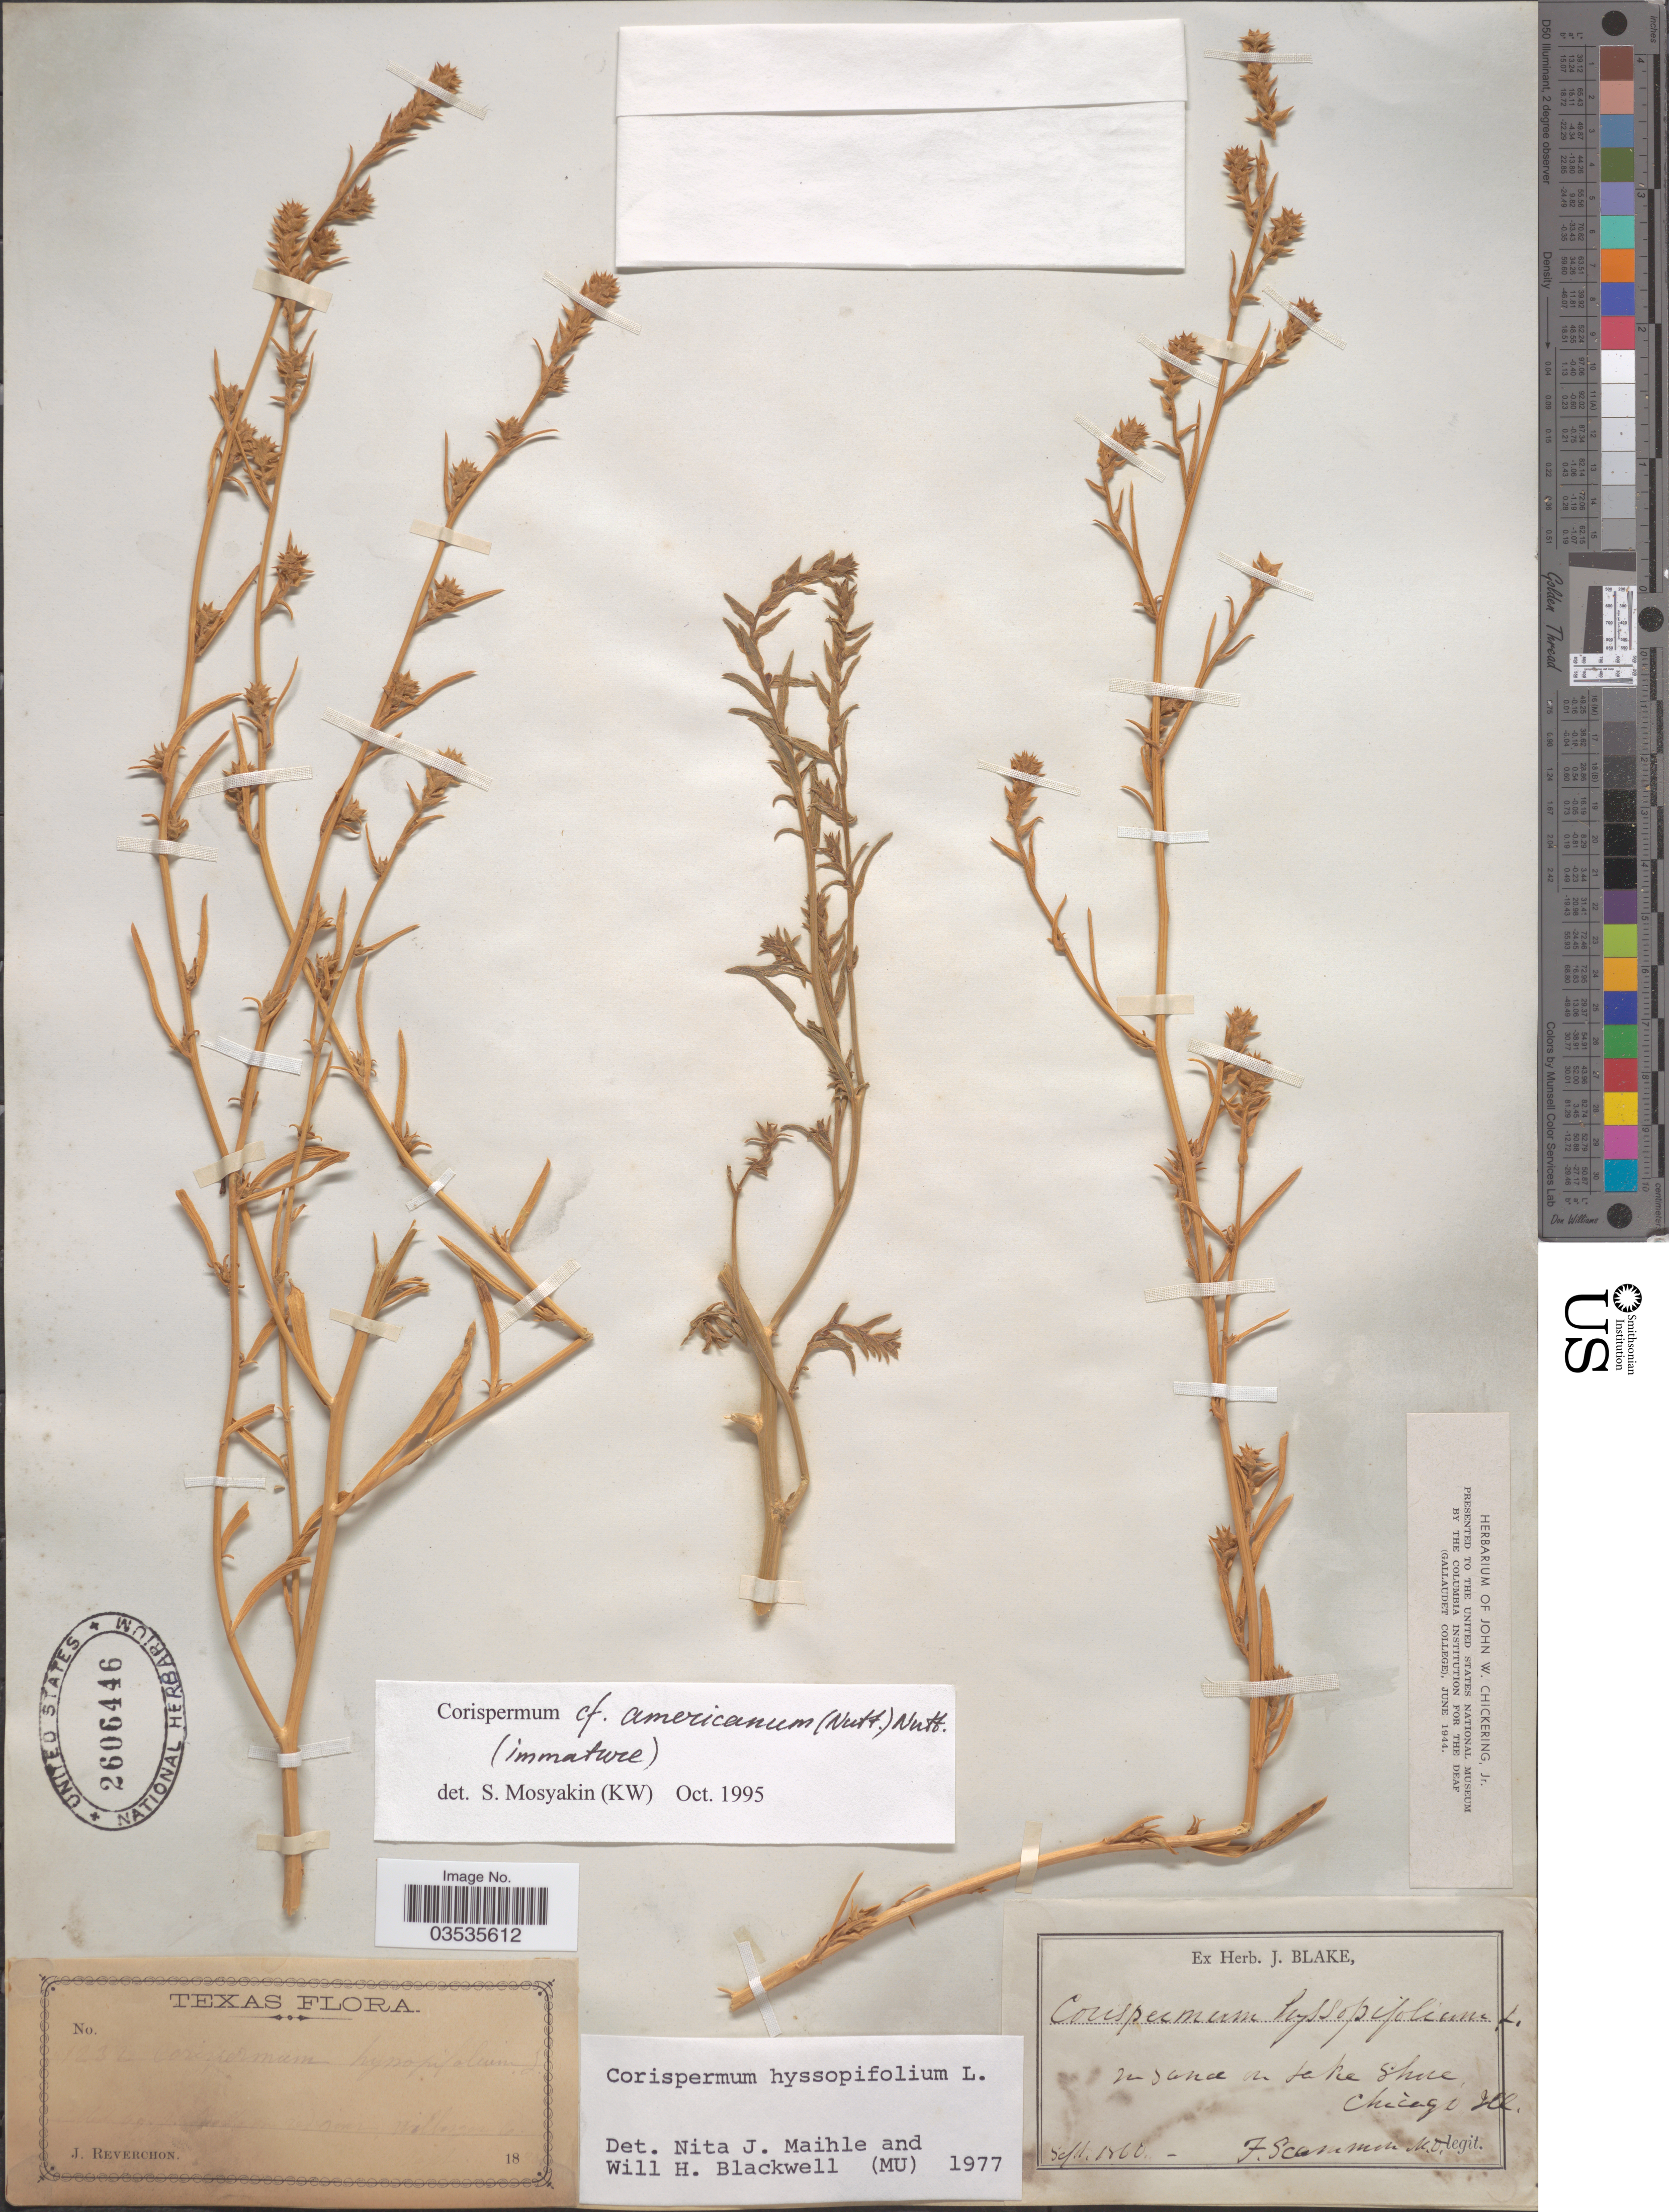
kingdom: Plantae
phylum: Tracheophyta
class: Magnoliopsida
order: Caryophyllales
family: Amaranthaceae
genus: Corispermum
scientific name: Corispermum americanum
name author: (Nutt.) Nutt.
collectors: F. Scammon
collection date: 1860-09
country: United States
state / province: Illinois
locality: In sand on Lake Shore. Chicago.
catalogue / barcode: US 2606446